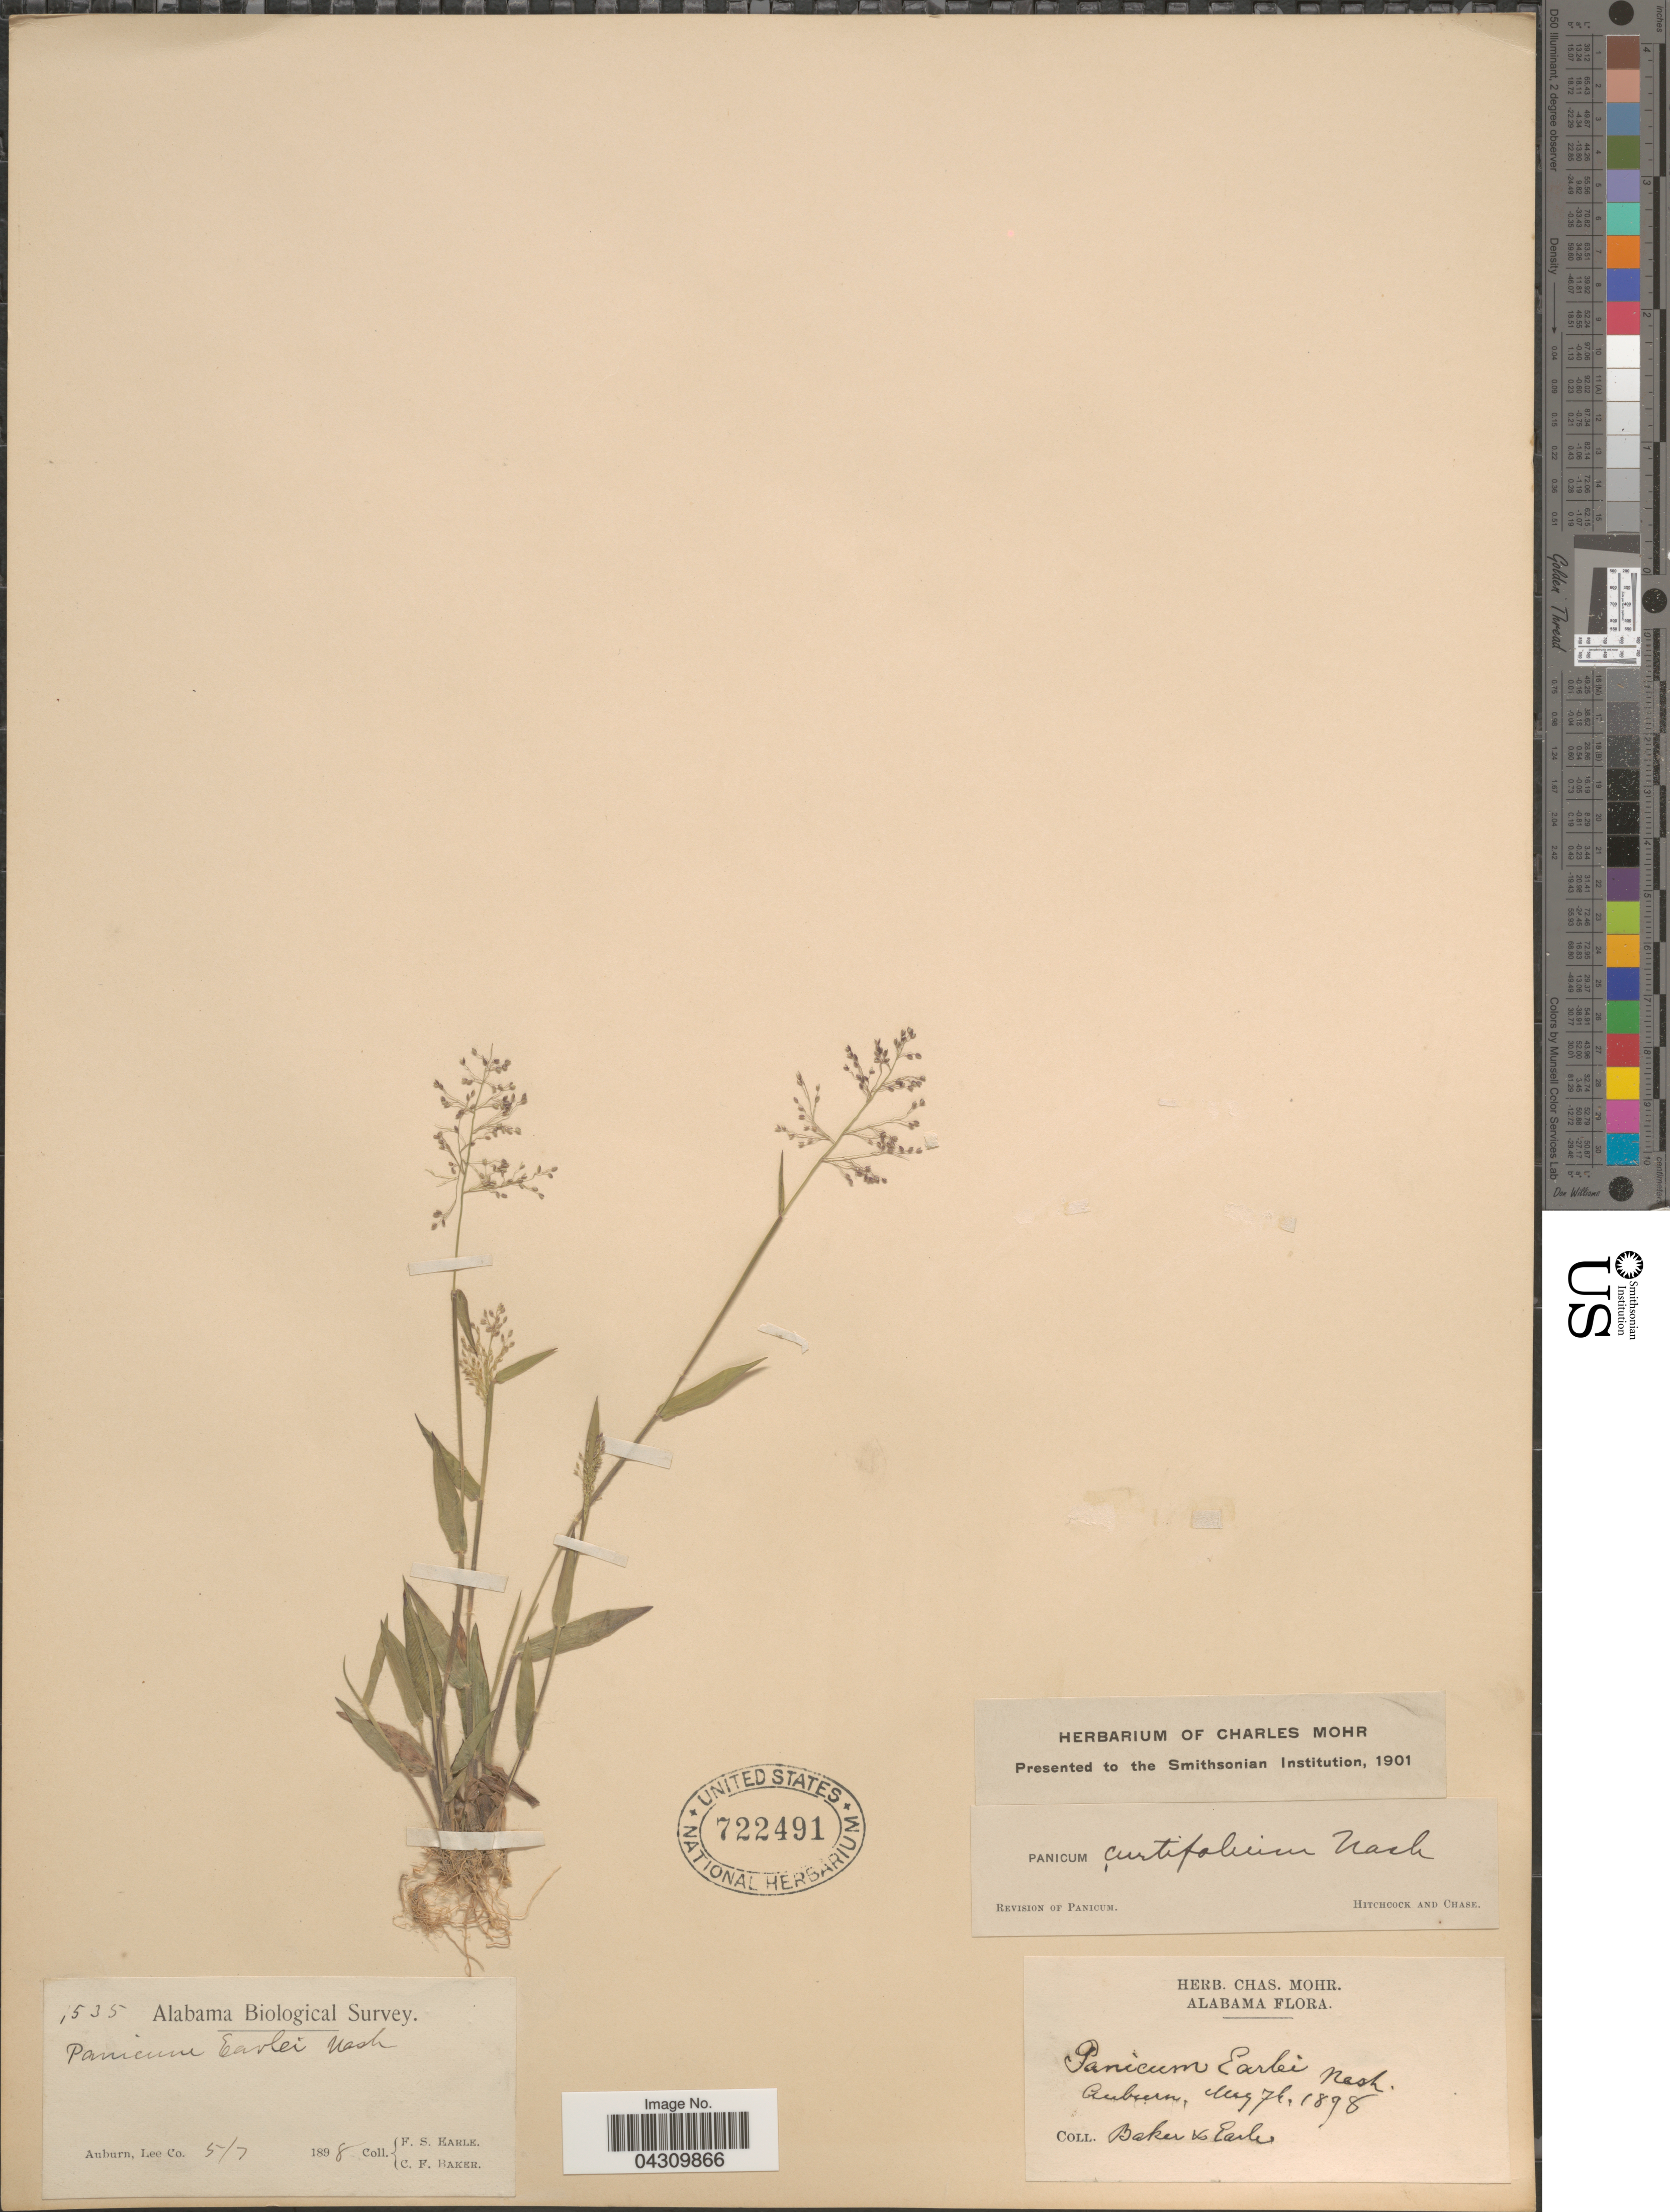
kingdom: Plantae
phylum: Tracheophyta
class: Liliopsida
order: Poales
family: Poaceae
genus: Dichanthelium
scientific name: Dichanthelium acuminatum var. acuminatum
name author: (Sw.) Gould & C.A. Clark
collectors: F. S. Earle & C. F. Baker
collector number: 1535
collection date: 1898-05-07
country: United States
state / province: Alabama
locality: Alabama Biological Survey. Auburn, Lee Co.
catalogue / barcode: US 722491